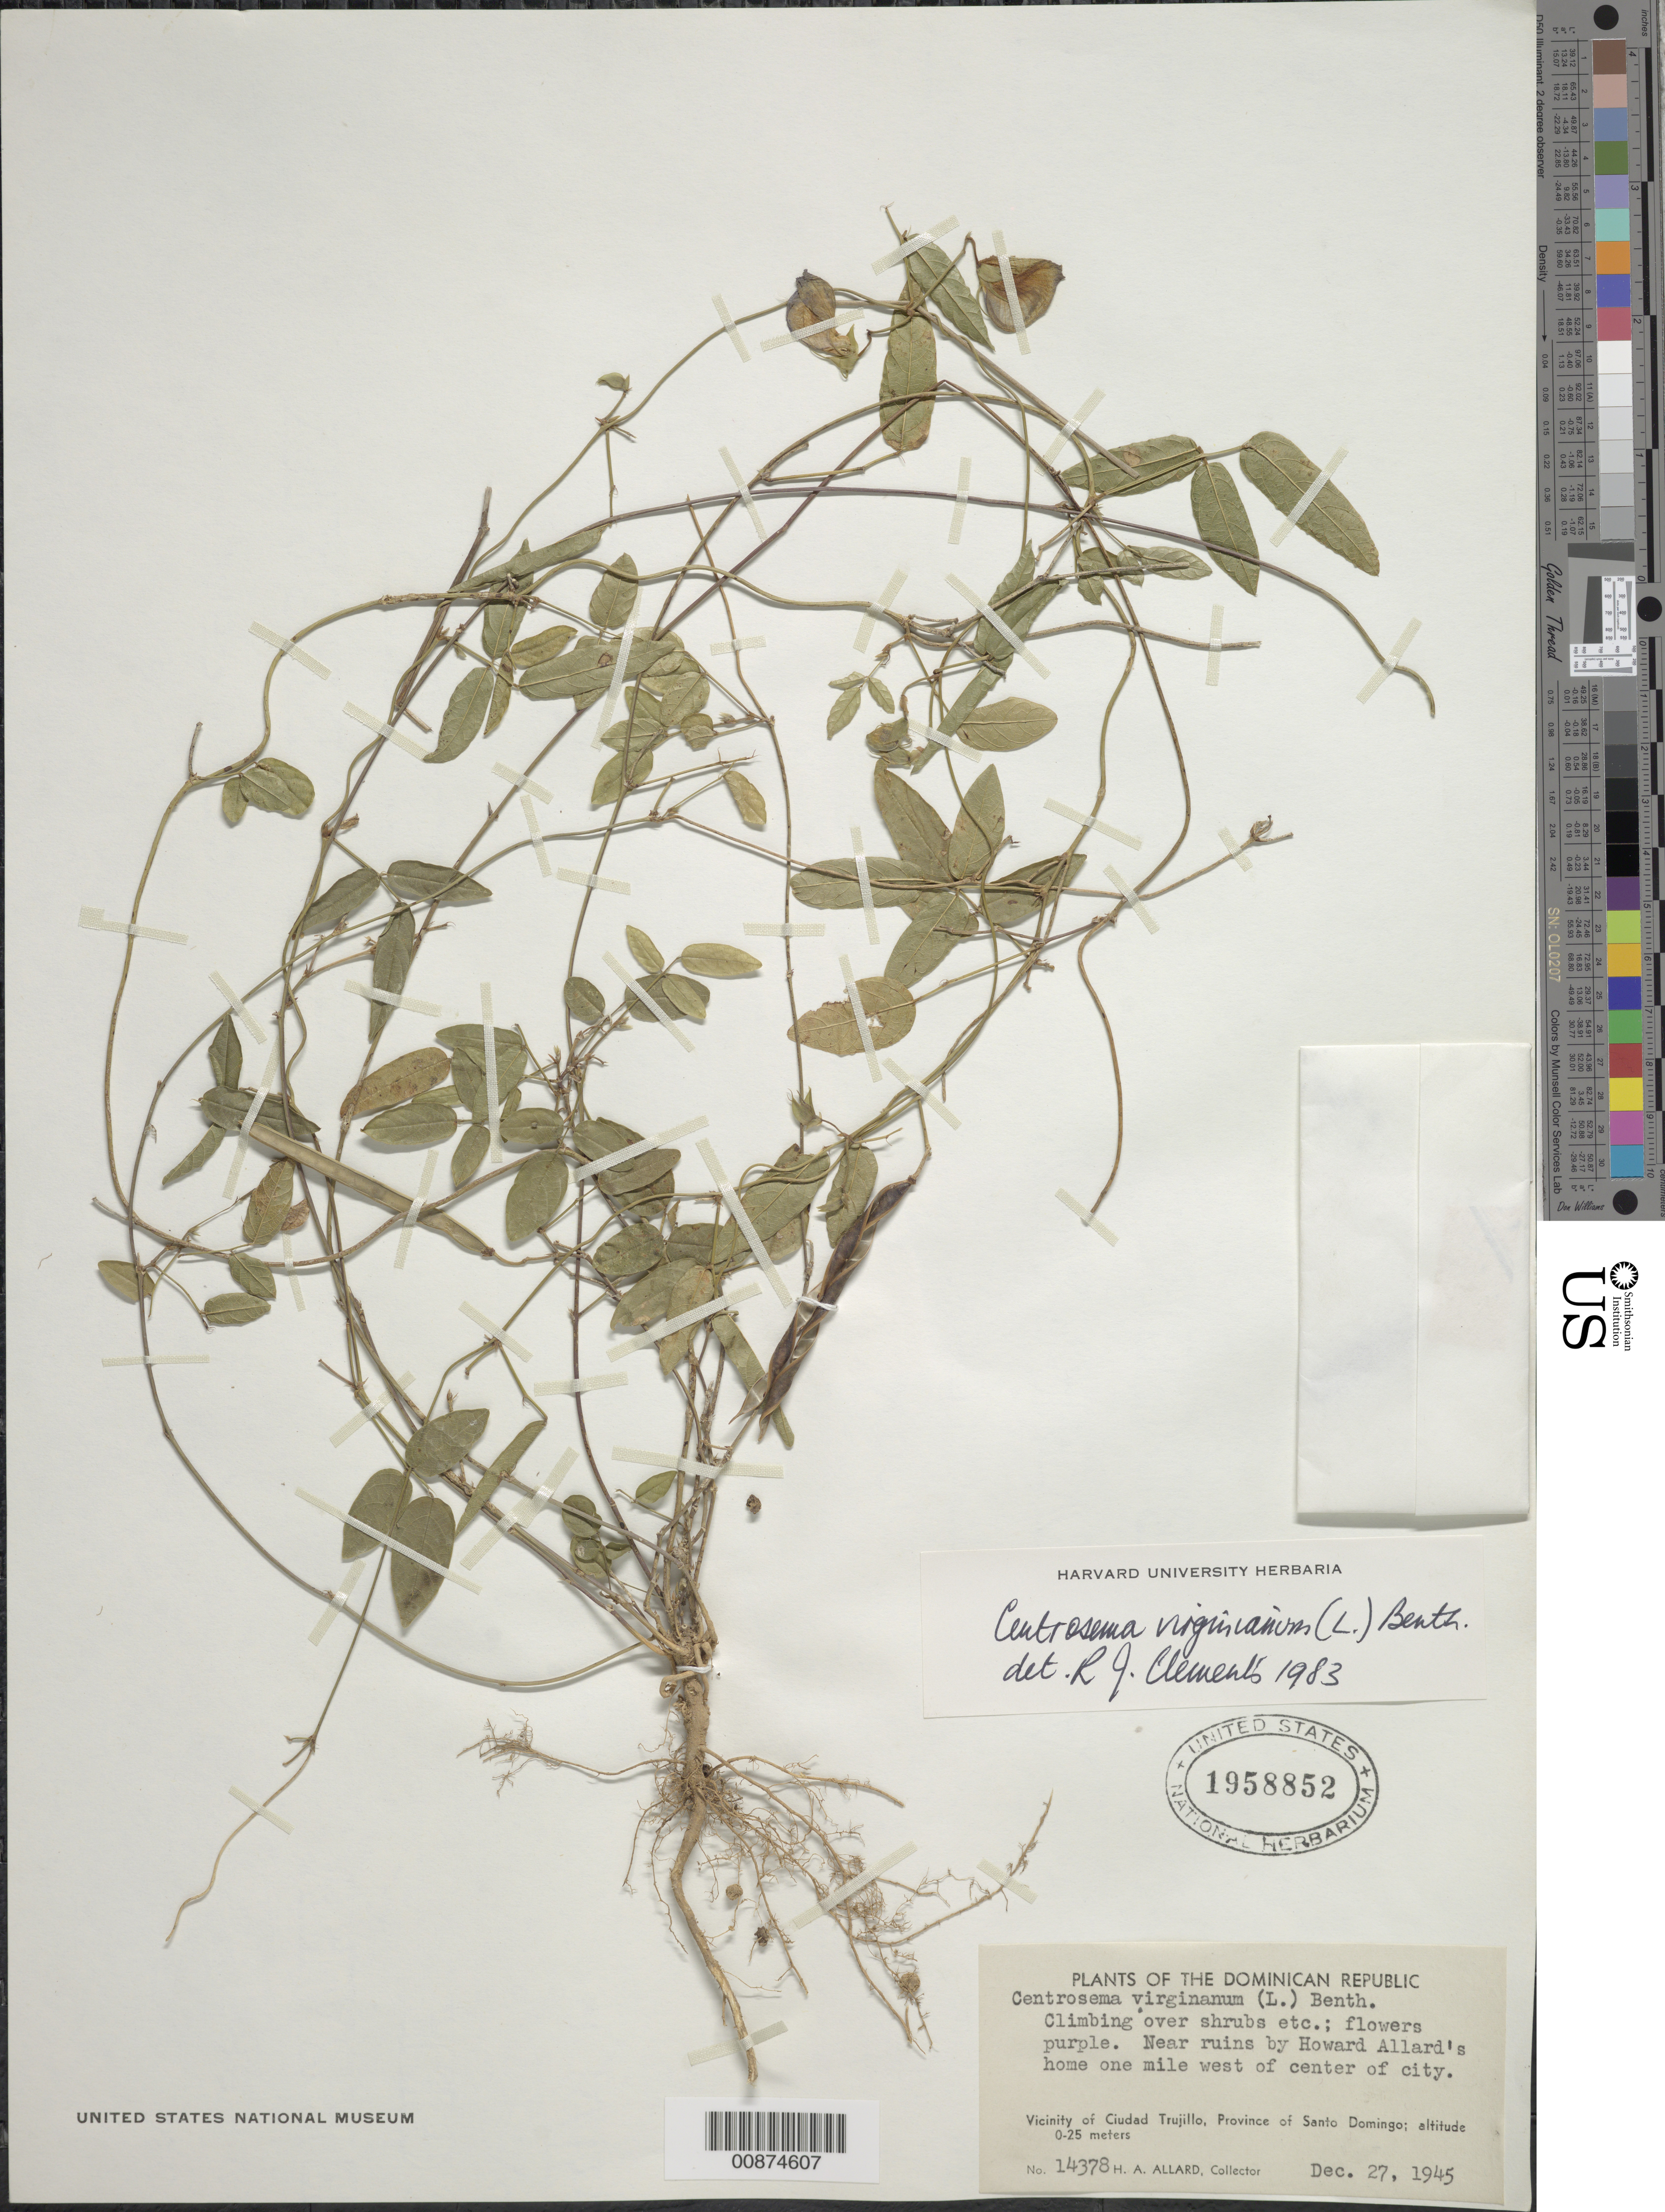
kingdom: Plantae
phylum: Tracheophyta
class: Magnoliopsida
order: Fabales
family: Fabaceae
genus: Centrosema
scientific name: Centrosema virginianum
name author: (L.) Benth.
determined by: Clements, R. J.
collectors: H. A. Allard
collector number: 14378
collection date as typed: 27 Dec 1945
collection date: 1945-12-27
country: Dominican Republic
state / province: Distrito Nacional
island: Hispaniola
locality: Vicinity of Ciudad Trujillo, Province of Santo Domingo (obsolete). Near ruins by Howard Allard's home, one mi. west of center of city.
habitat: Climbing over shrubs, etc.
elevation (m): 0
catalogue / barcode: US 1958852